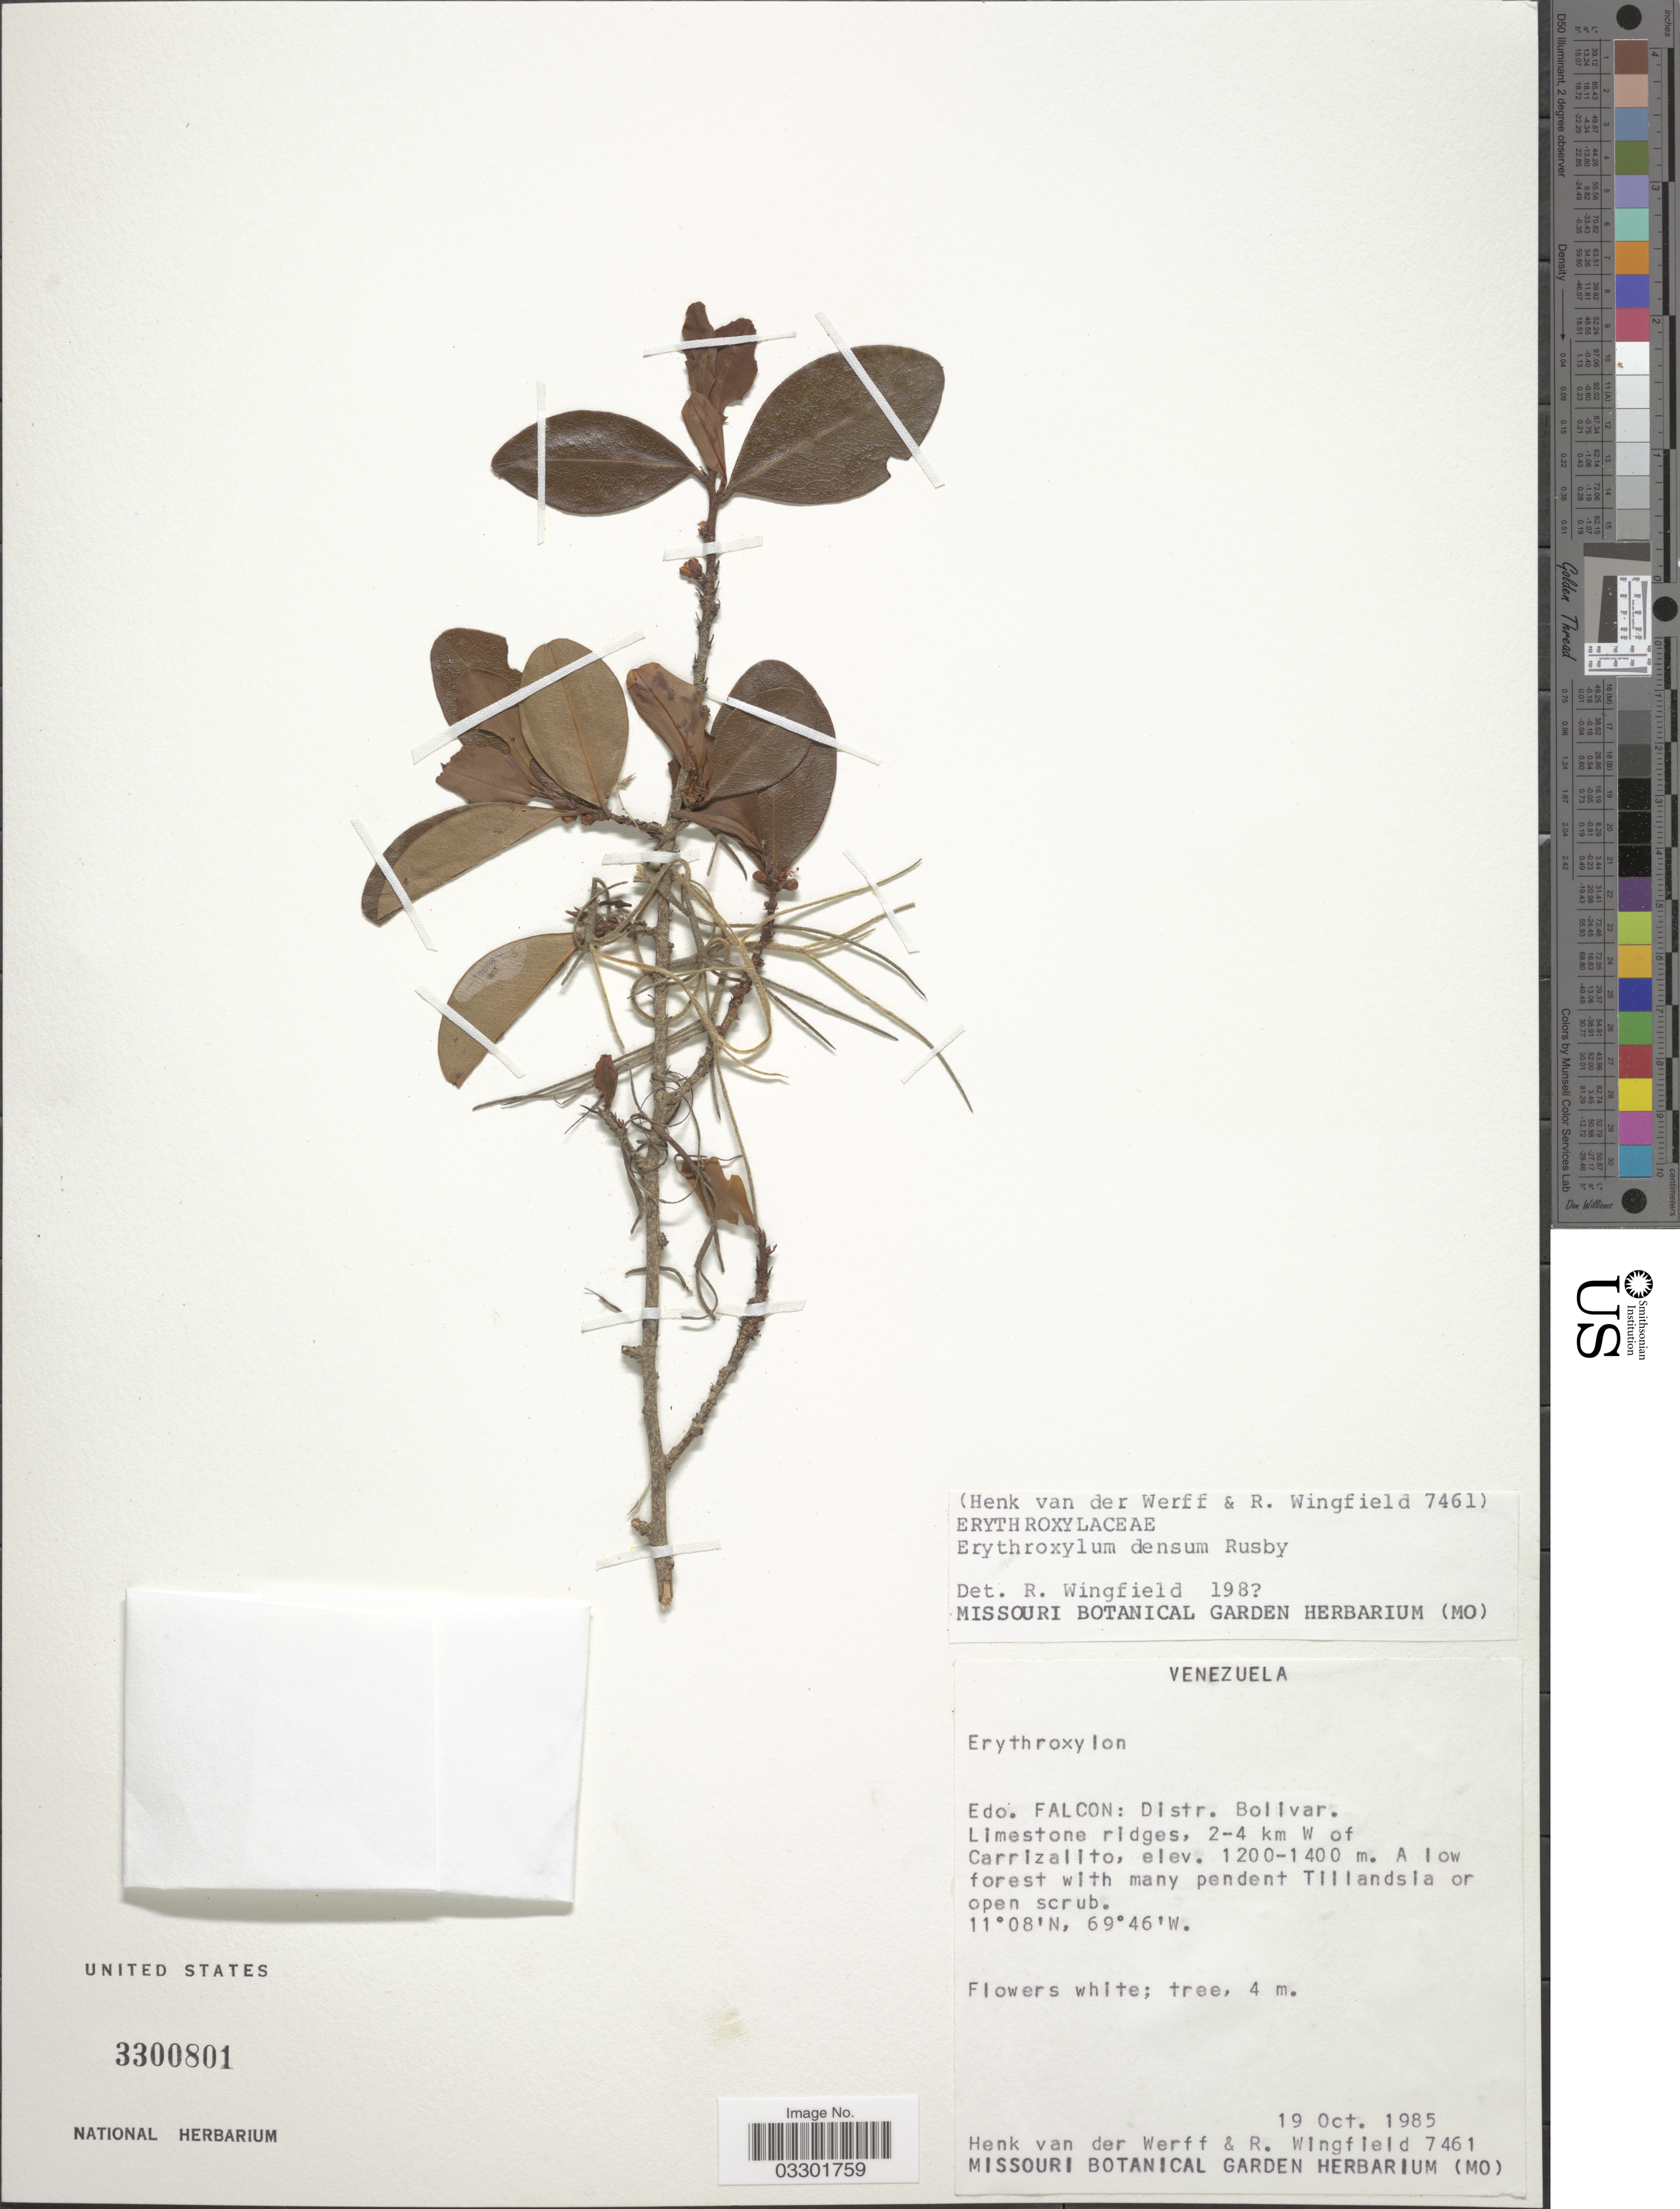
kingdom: Plantae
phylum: Tracheophyta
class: Magnoliopsida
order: Malpighiales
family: Erythroxylaceae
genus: Erythroxylum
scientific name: Erythroxylum densum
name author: Rusby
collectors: H. van der Werff & R. Wingfield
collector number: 7461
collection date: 1985-10-19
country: Venezuela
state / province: Falcón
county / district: Bolívar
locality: Distr. Bolivar. Limestone ridges, 2-4 km W of Carrizalito.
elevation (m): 1200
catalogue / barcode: US 3300801